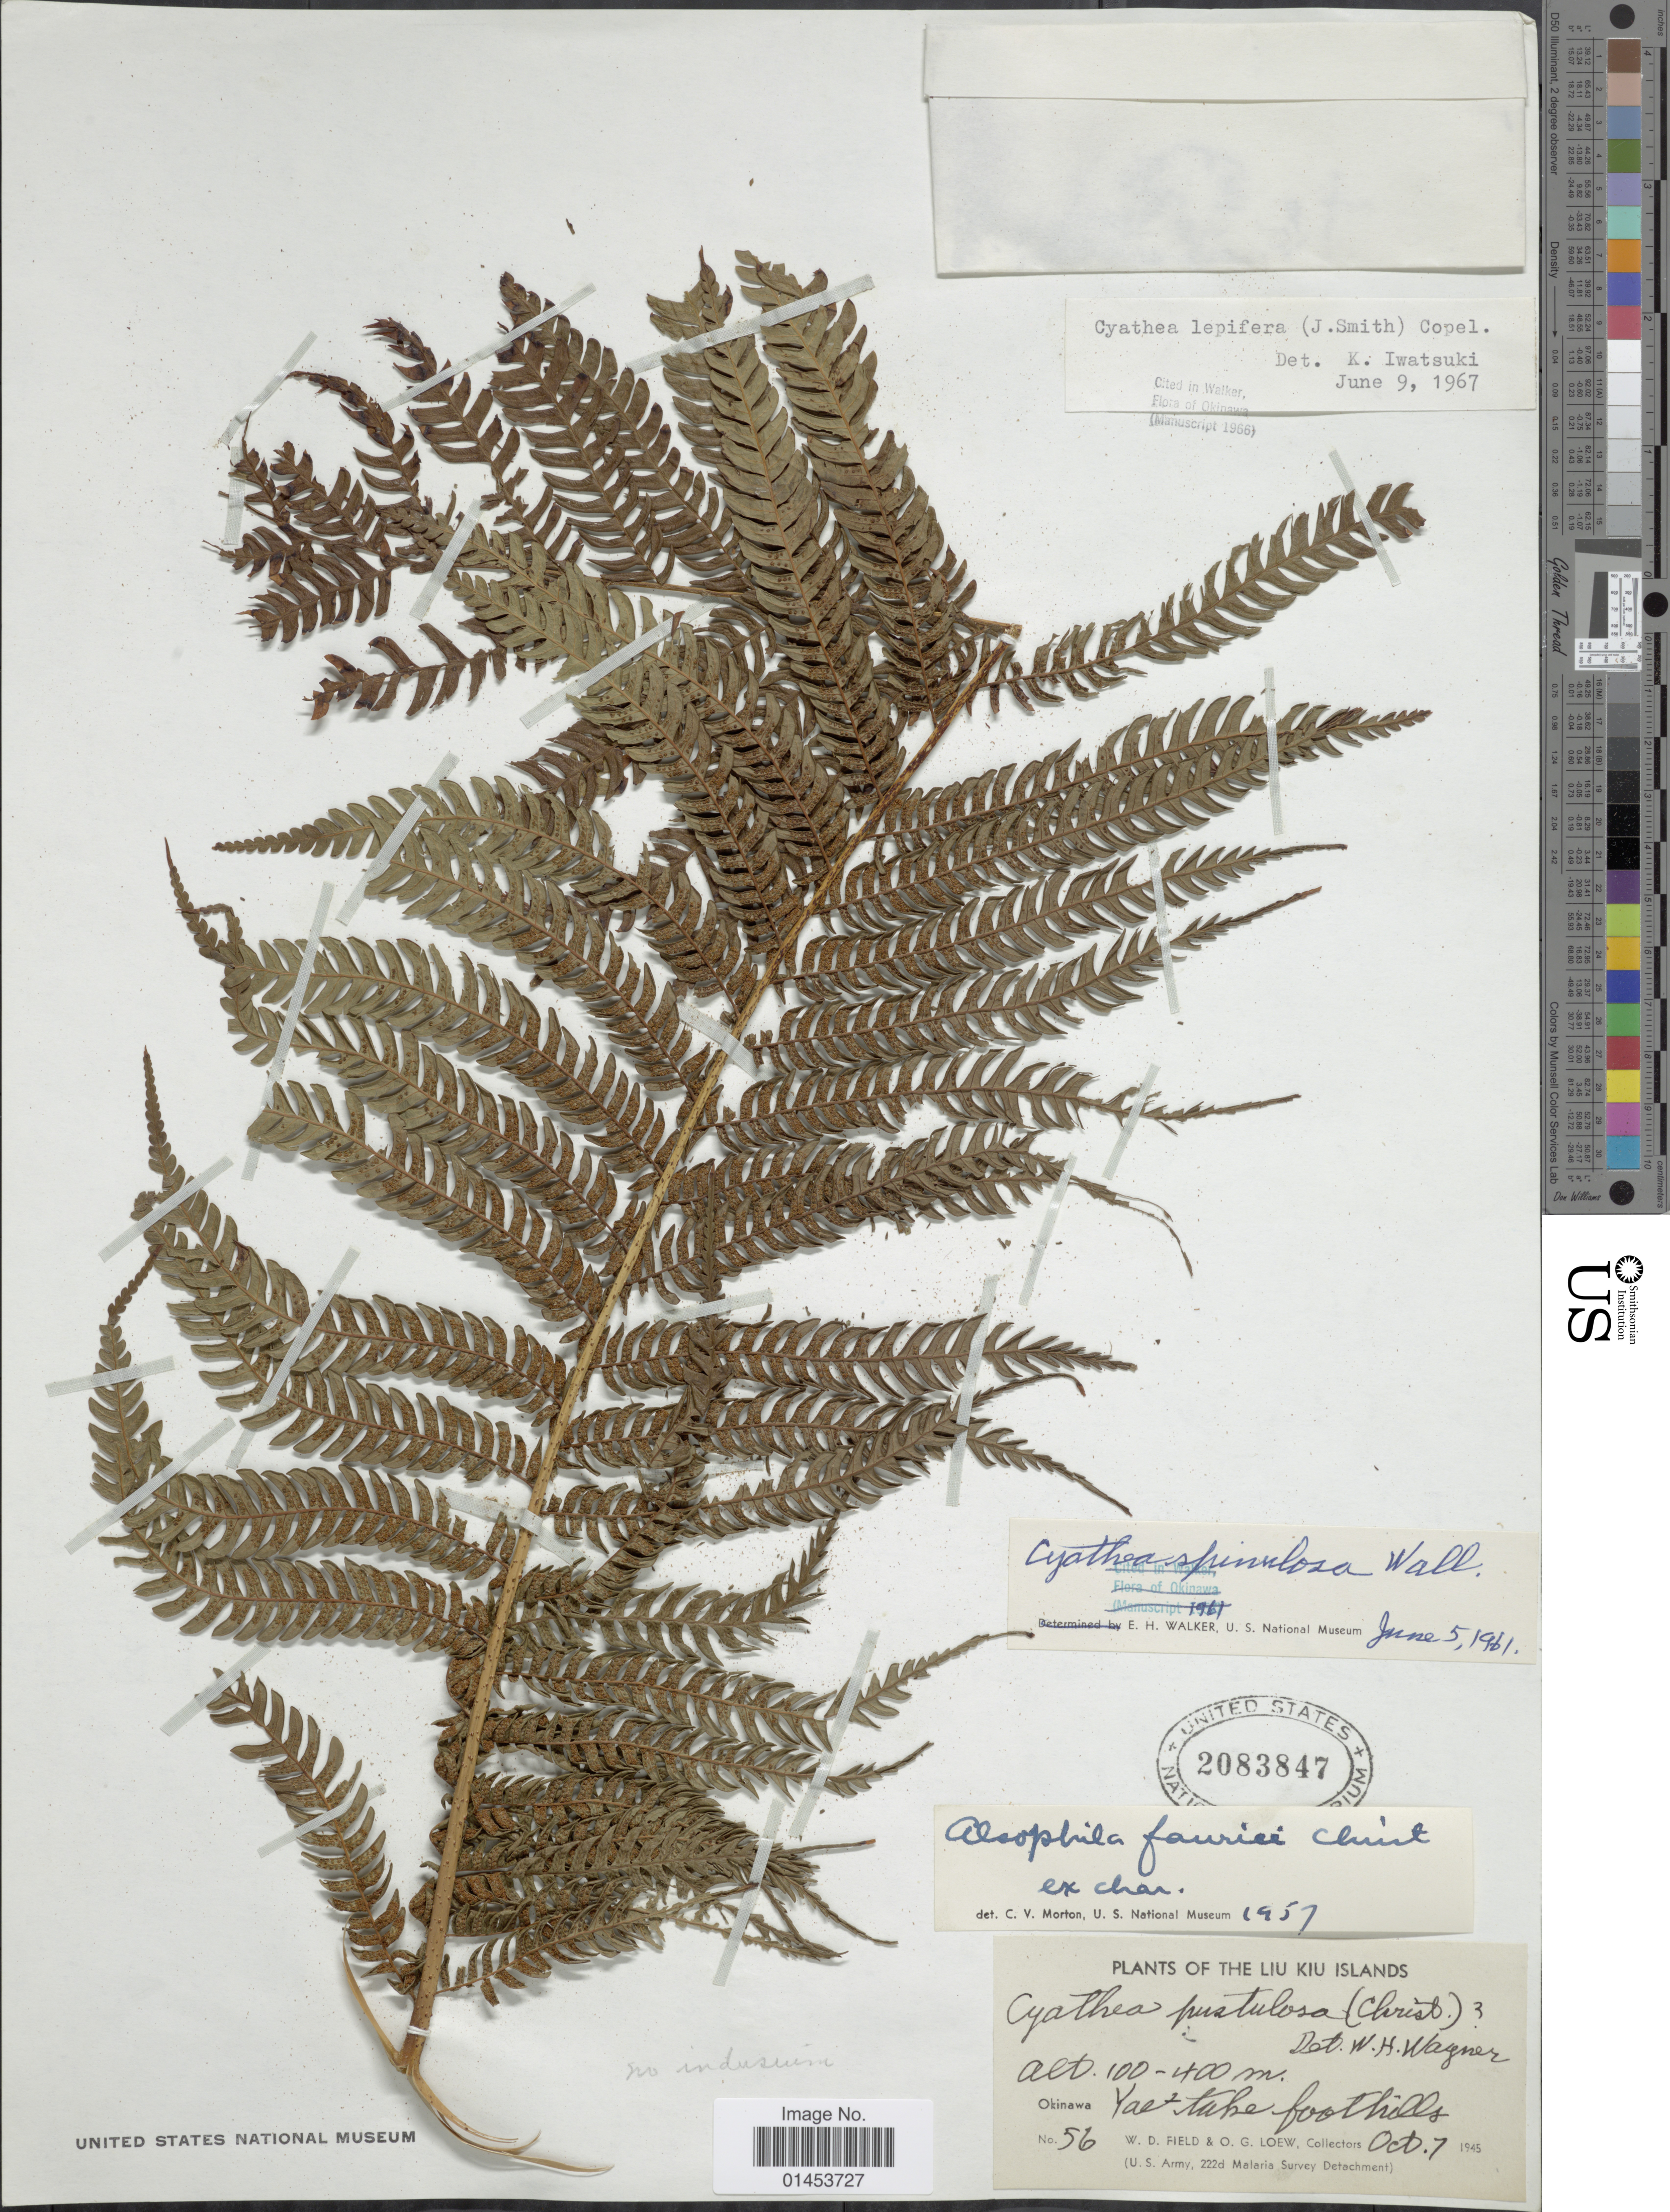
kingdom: Plantae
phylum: Tracheophyta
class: Polypodiopsida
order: Cyatheales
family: Cyatheaceae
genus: Cyathea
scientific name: Cyathea lepifera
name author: (J. Sm.) Copel.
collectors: W. D. Field & O. G. Loew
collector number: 56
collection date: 1945-10-07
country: Japan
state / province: Okinawa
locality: Liu Kiu Islands, Okinawa Yae-take foothills.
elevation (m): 100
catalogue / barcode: US 2083847